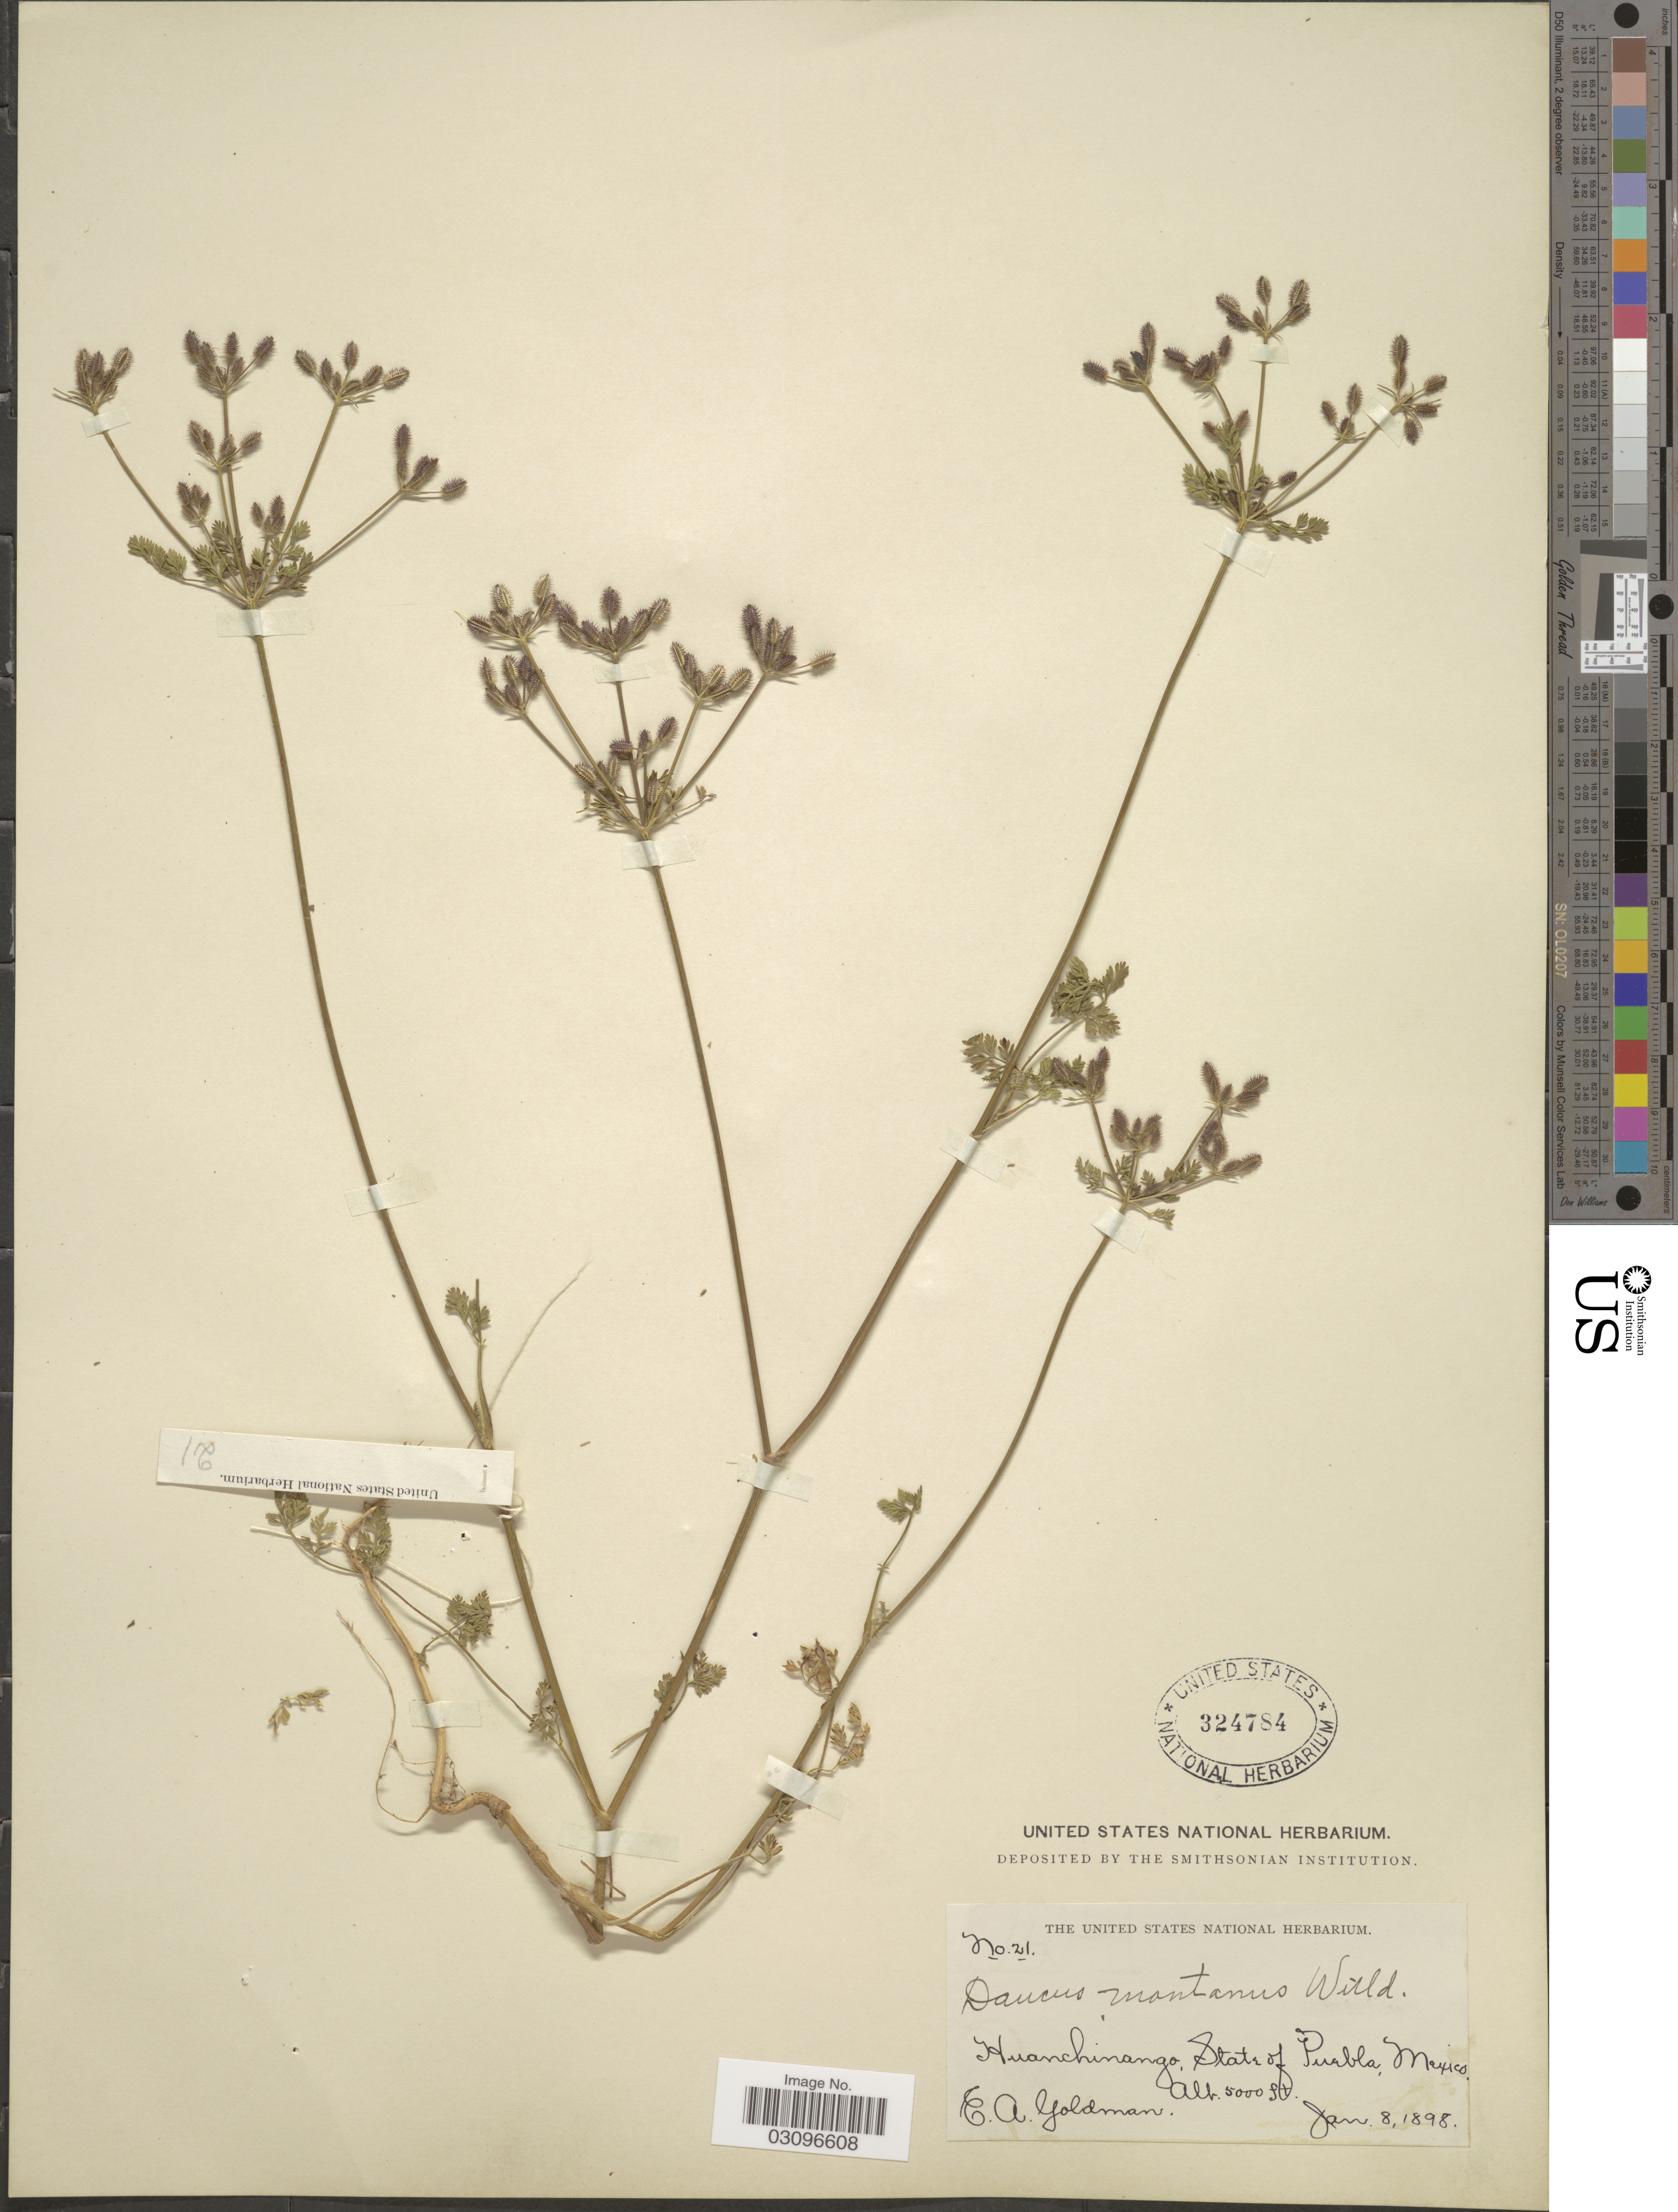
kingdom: Plantae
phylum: Tracheophyta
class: Magnoliopsida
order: Apiales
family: Apiaceae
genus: Daucus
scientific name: Daucus montanus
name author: Humb. & Bonpl. ex Spreng.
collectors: E. A. Goldman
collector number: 21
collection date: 1898-01-08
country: Mexico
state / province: Puebla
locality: Huanchinango.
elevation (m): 1524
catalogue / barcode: US 324784